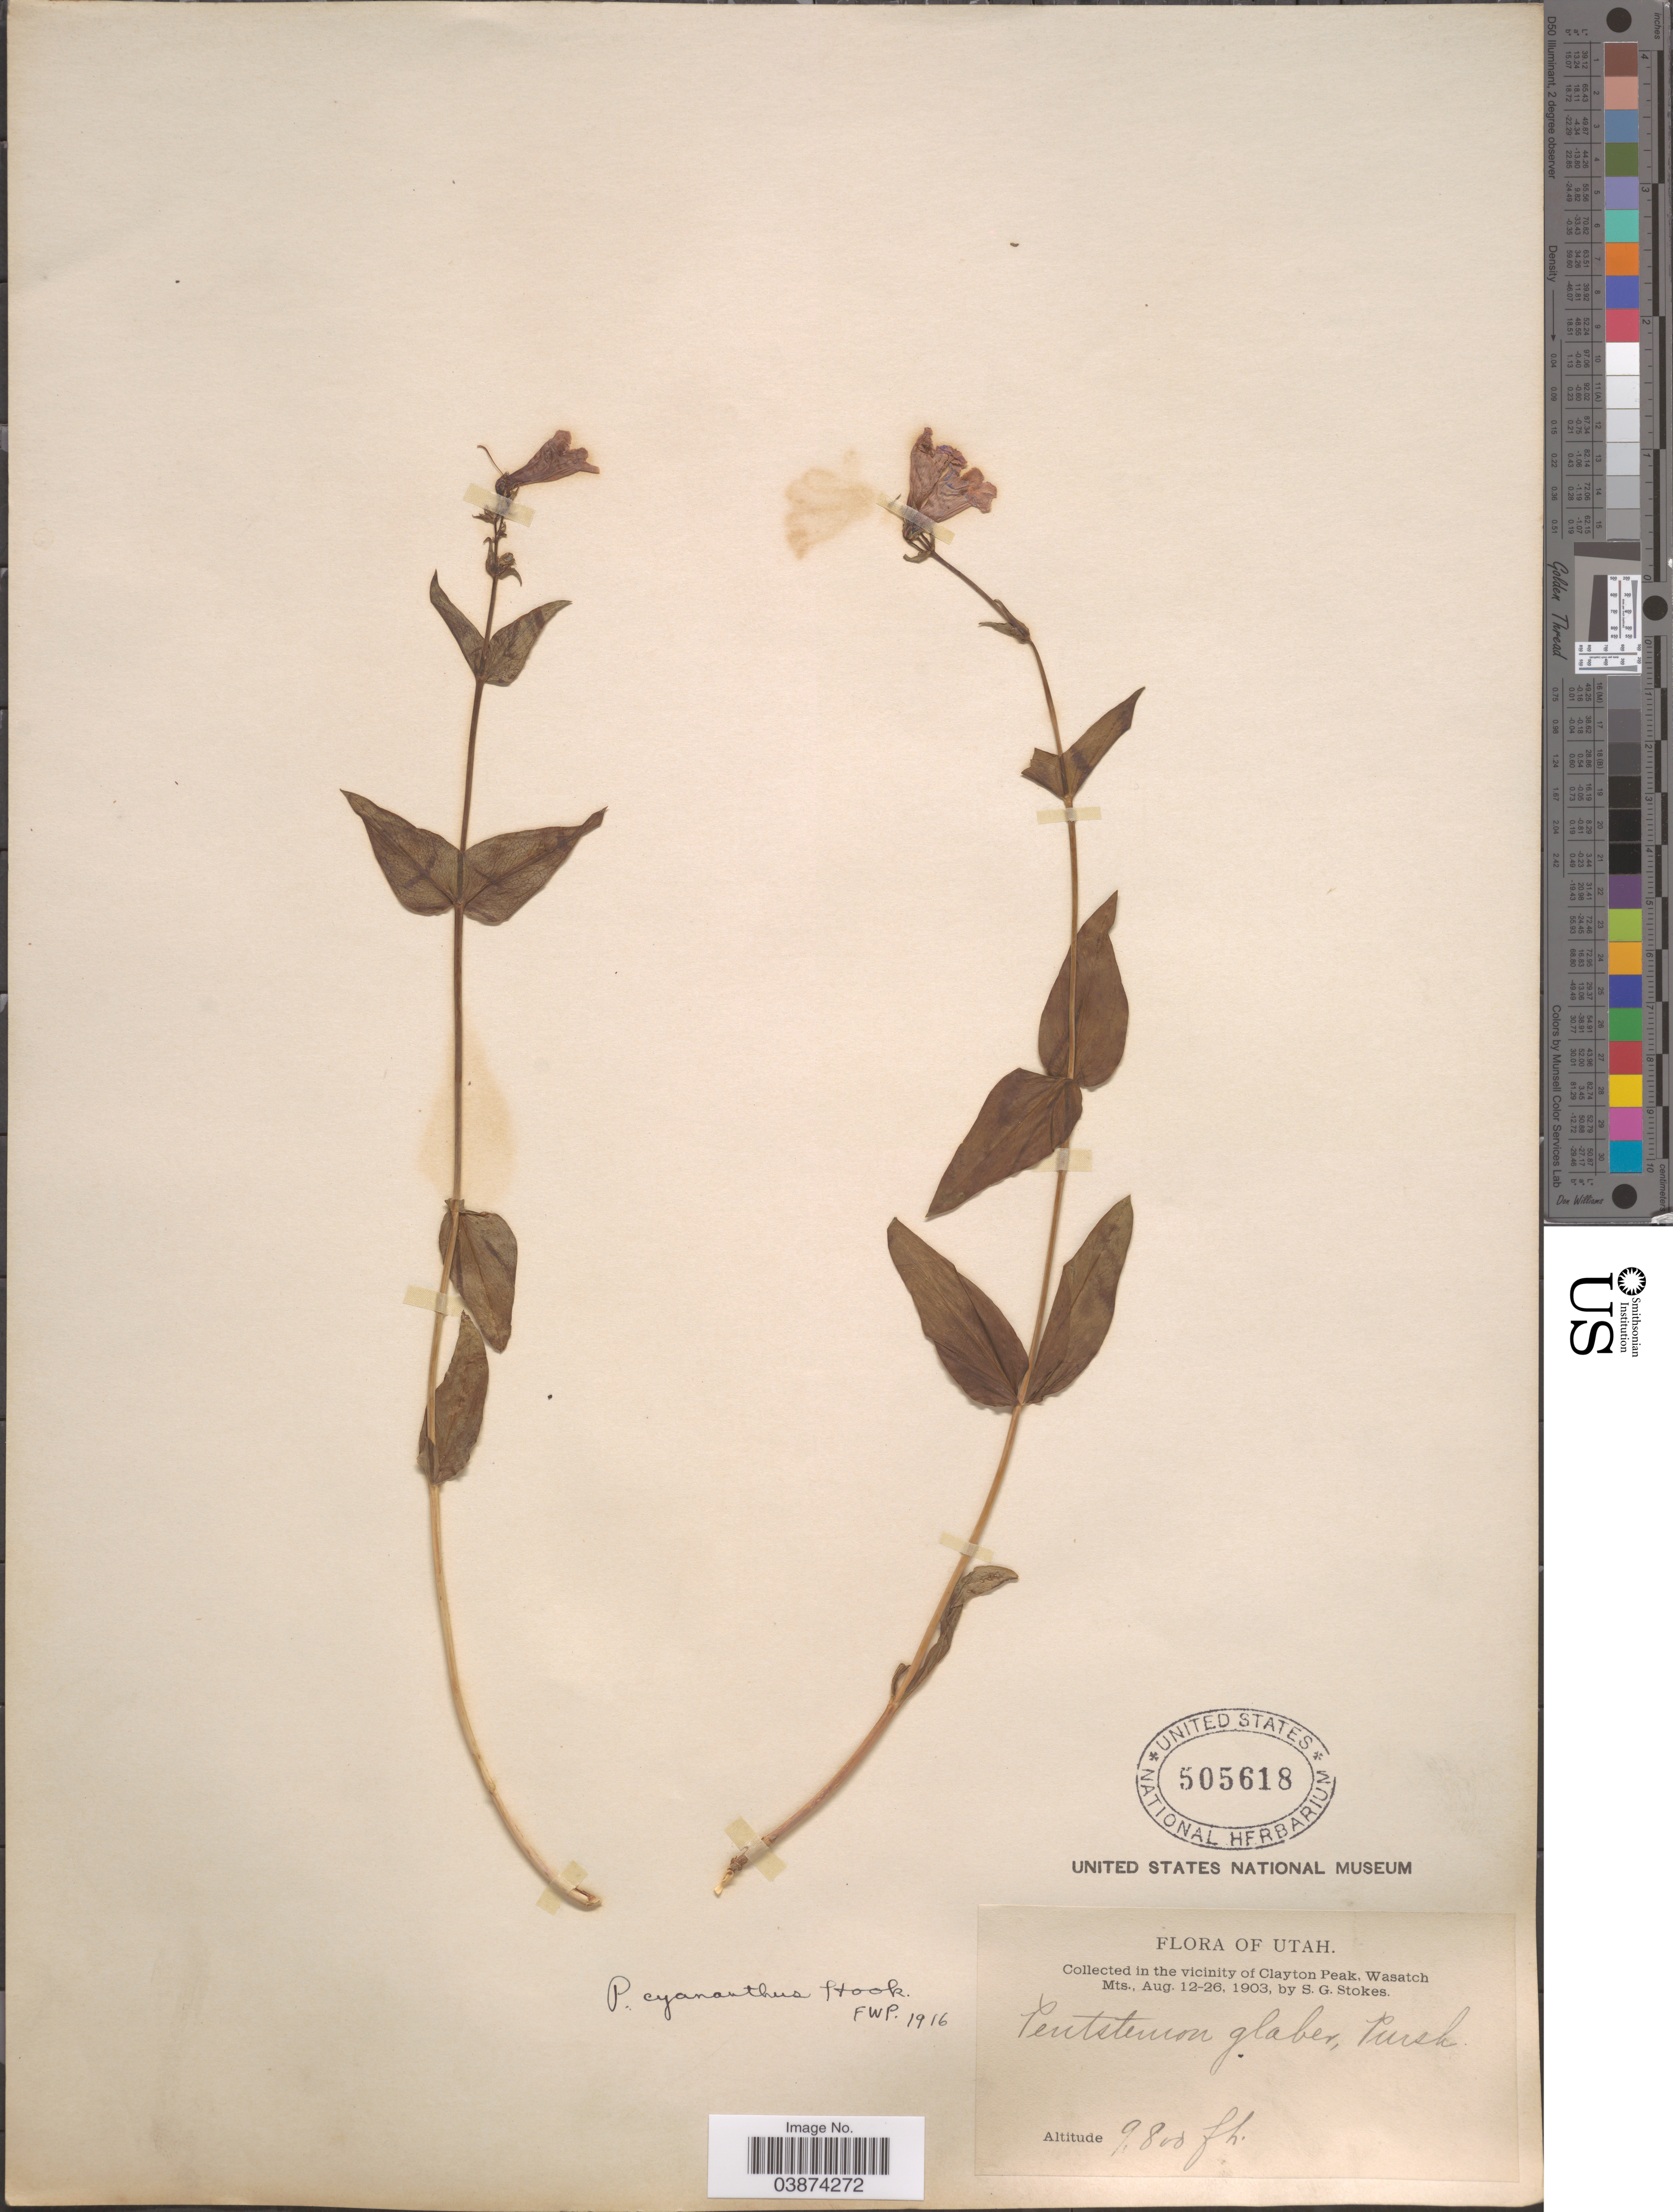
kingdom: Plantae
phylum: Tracheophyta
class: Magnoliopsida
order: Lamiales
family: Plantaginaceae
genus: Penstemon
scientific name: Penstemon cyananthus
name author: Hook.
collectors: S. G. Stokes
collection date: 1903-08-12/1903-08-26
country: United States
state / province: Utah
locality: In the vicinity of Clayton Peak, Wasatch Mts.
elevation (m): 2987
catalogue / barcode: US 505618